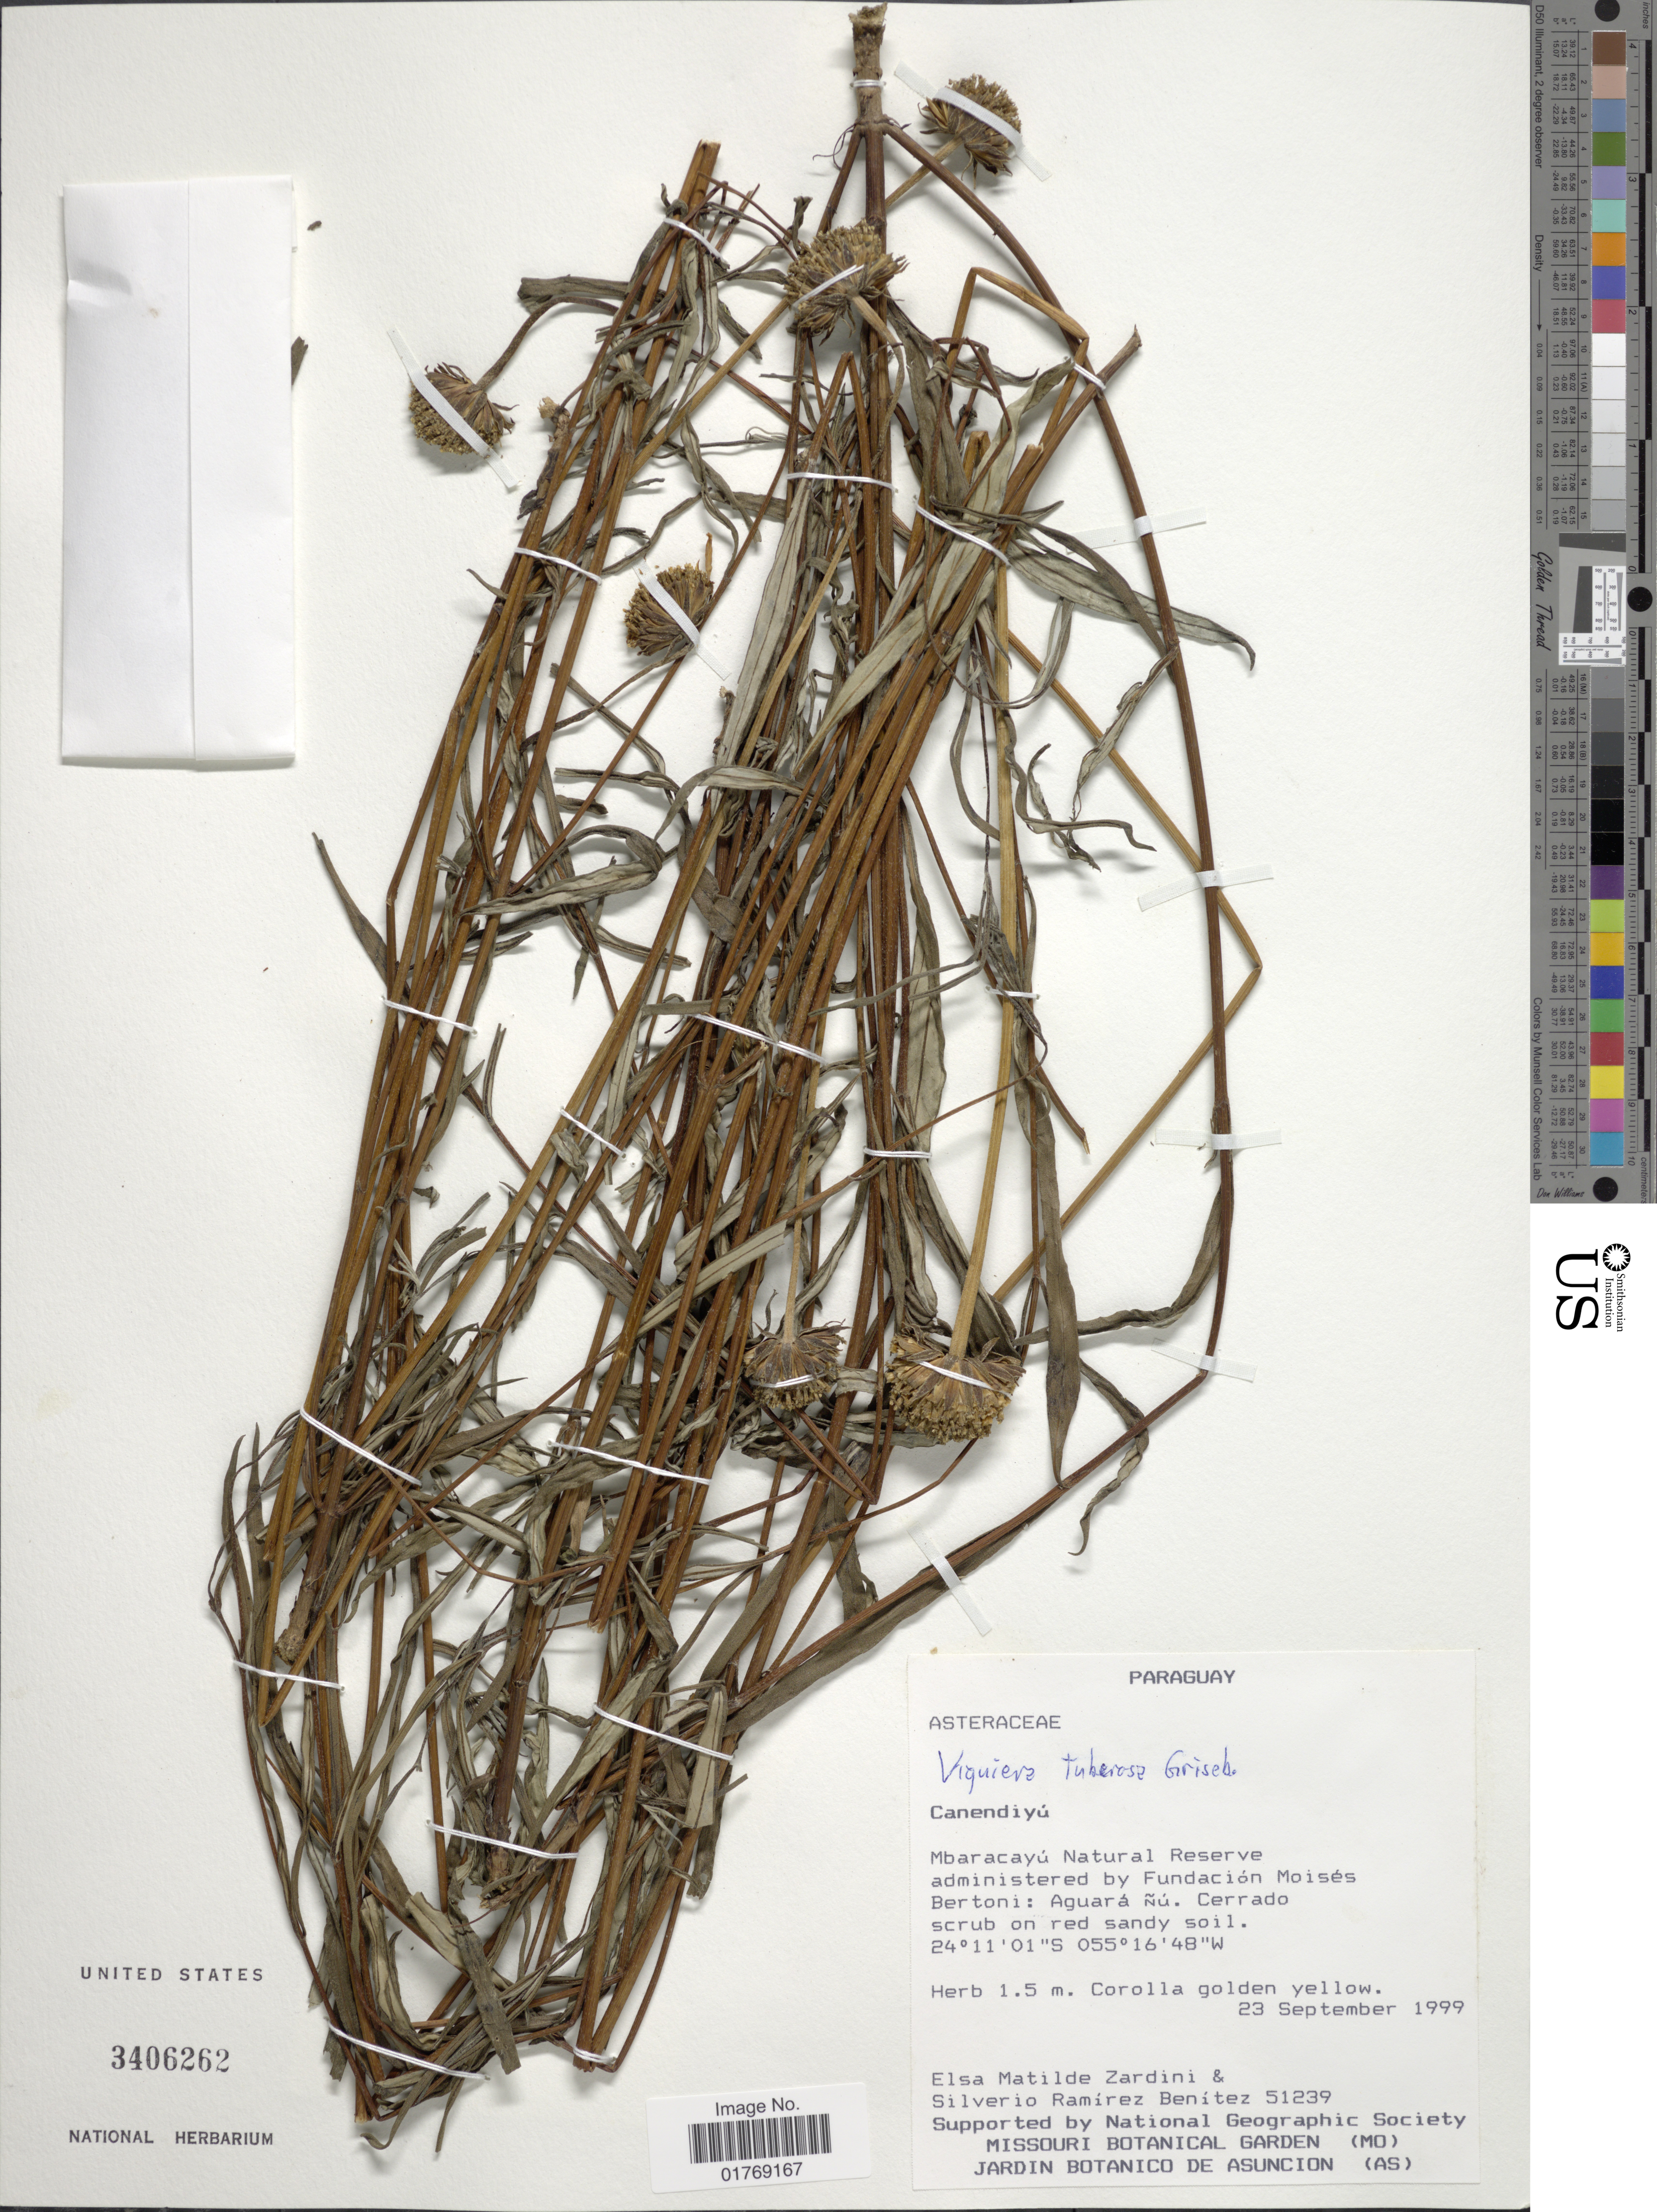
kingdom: Plantae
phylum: Tracheophyta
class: Magnoliopsida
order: Asterales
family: Asteraceae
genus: Viguiera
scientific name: Viguiera tuberosa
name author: Griseb.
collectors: E. M. Zardini & S. Ramírez Benítez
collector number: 51239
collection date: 1999-09-23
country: Paraguay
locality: Canendiyú. Mbaracayú Natural Reserve administered by Fundación Moisés Bertoni: Aguará Nú.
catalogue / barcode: US 3406262